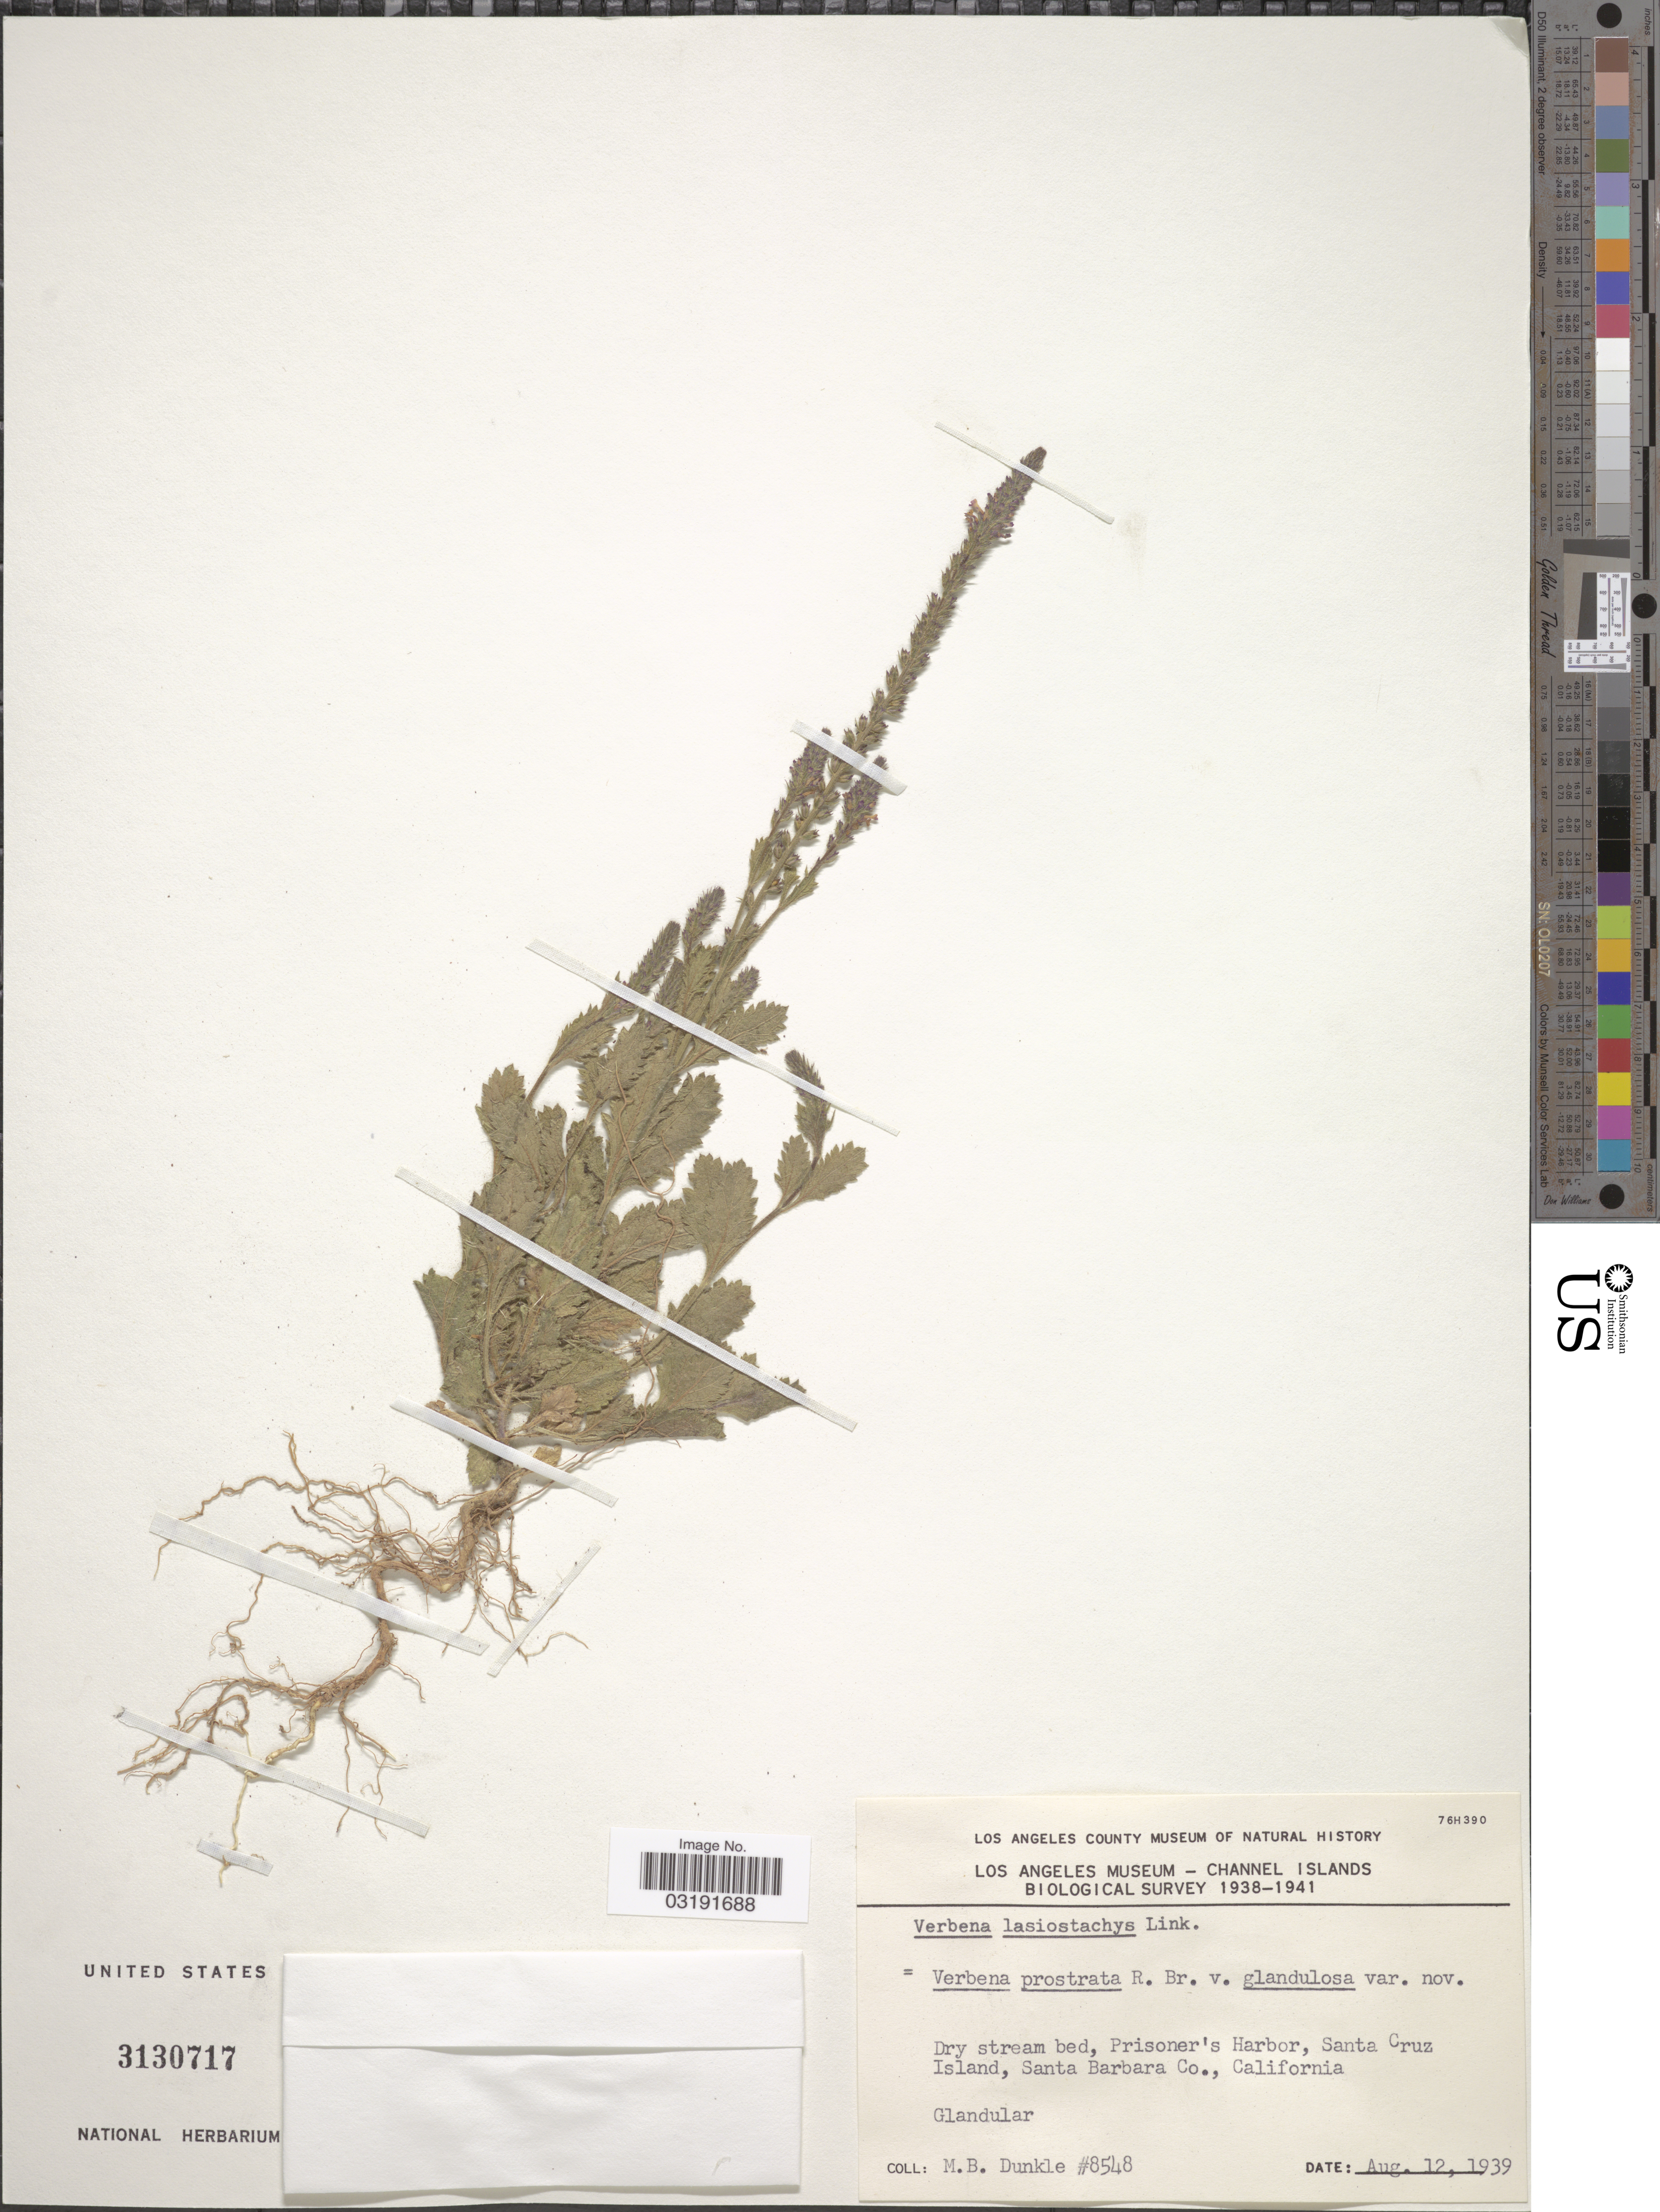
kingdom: Plantae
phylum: Tracheophyta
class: Magnoliopsida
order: Lamiales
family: Verbenaceae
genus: Verbena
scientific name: Verbena lasiostachys var. lasiostachys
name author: Link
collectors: M. Dunkle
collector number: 8548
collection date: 1939-08-12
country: United States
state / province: California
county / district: Santa Barbara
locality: Prisoner's Harbor, Santa Cruz Island, Santa Barbara Co.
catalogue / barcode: US 3130717